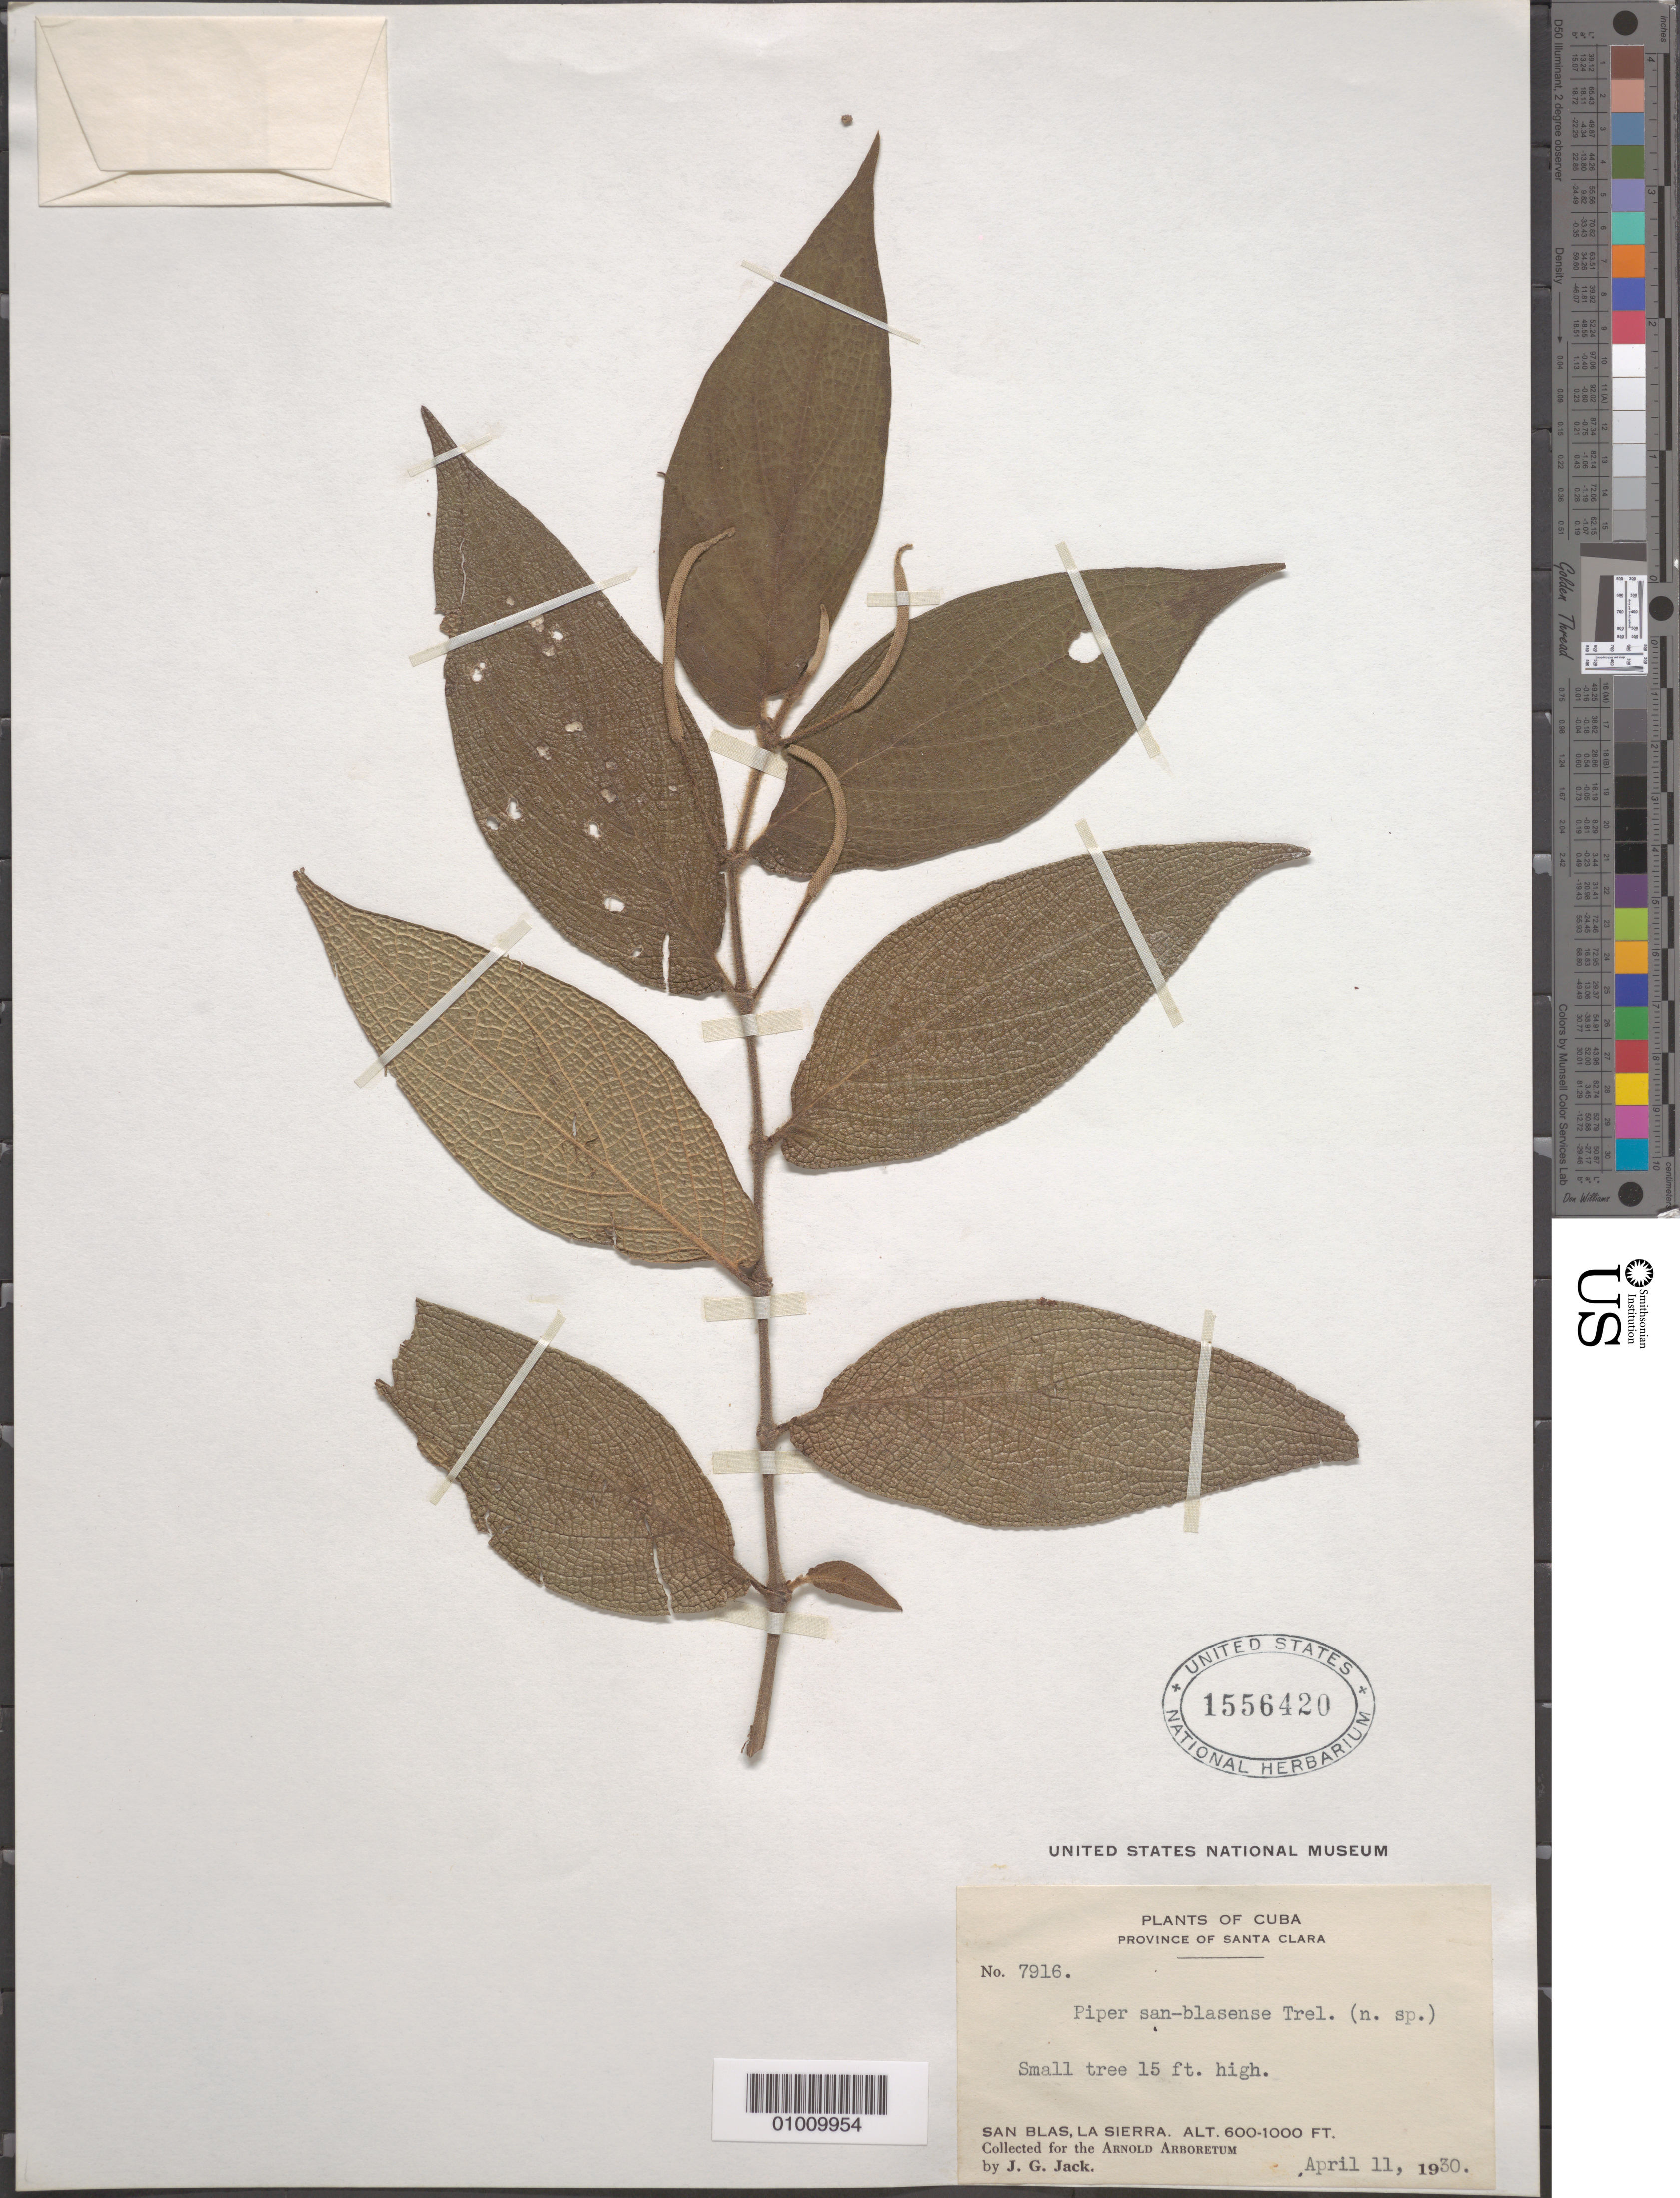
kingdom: Plantae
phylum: Tracheophyta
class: Magnoliopsida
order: Piperales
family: Piperaceae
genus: Piper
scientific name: Piper san-blasense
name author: Trel.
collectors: J. G. Jack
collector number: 7916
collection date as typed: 11 Apr 1930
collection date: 1930-04-11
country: Cuba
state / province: Villa Clara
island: Cuba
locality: San Blas, La Sierra, Santa Clara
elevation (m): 183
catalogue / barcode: US 1556420